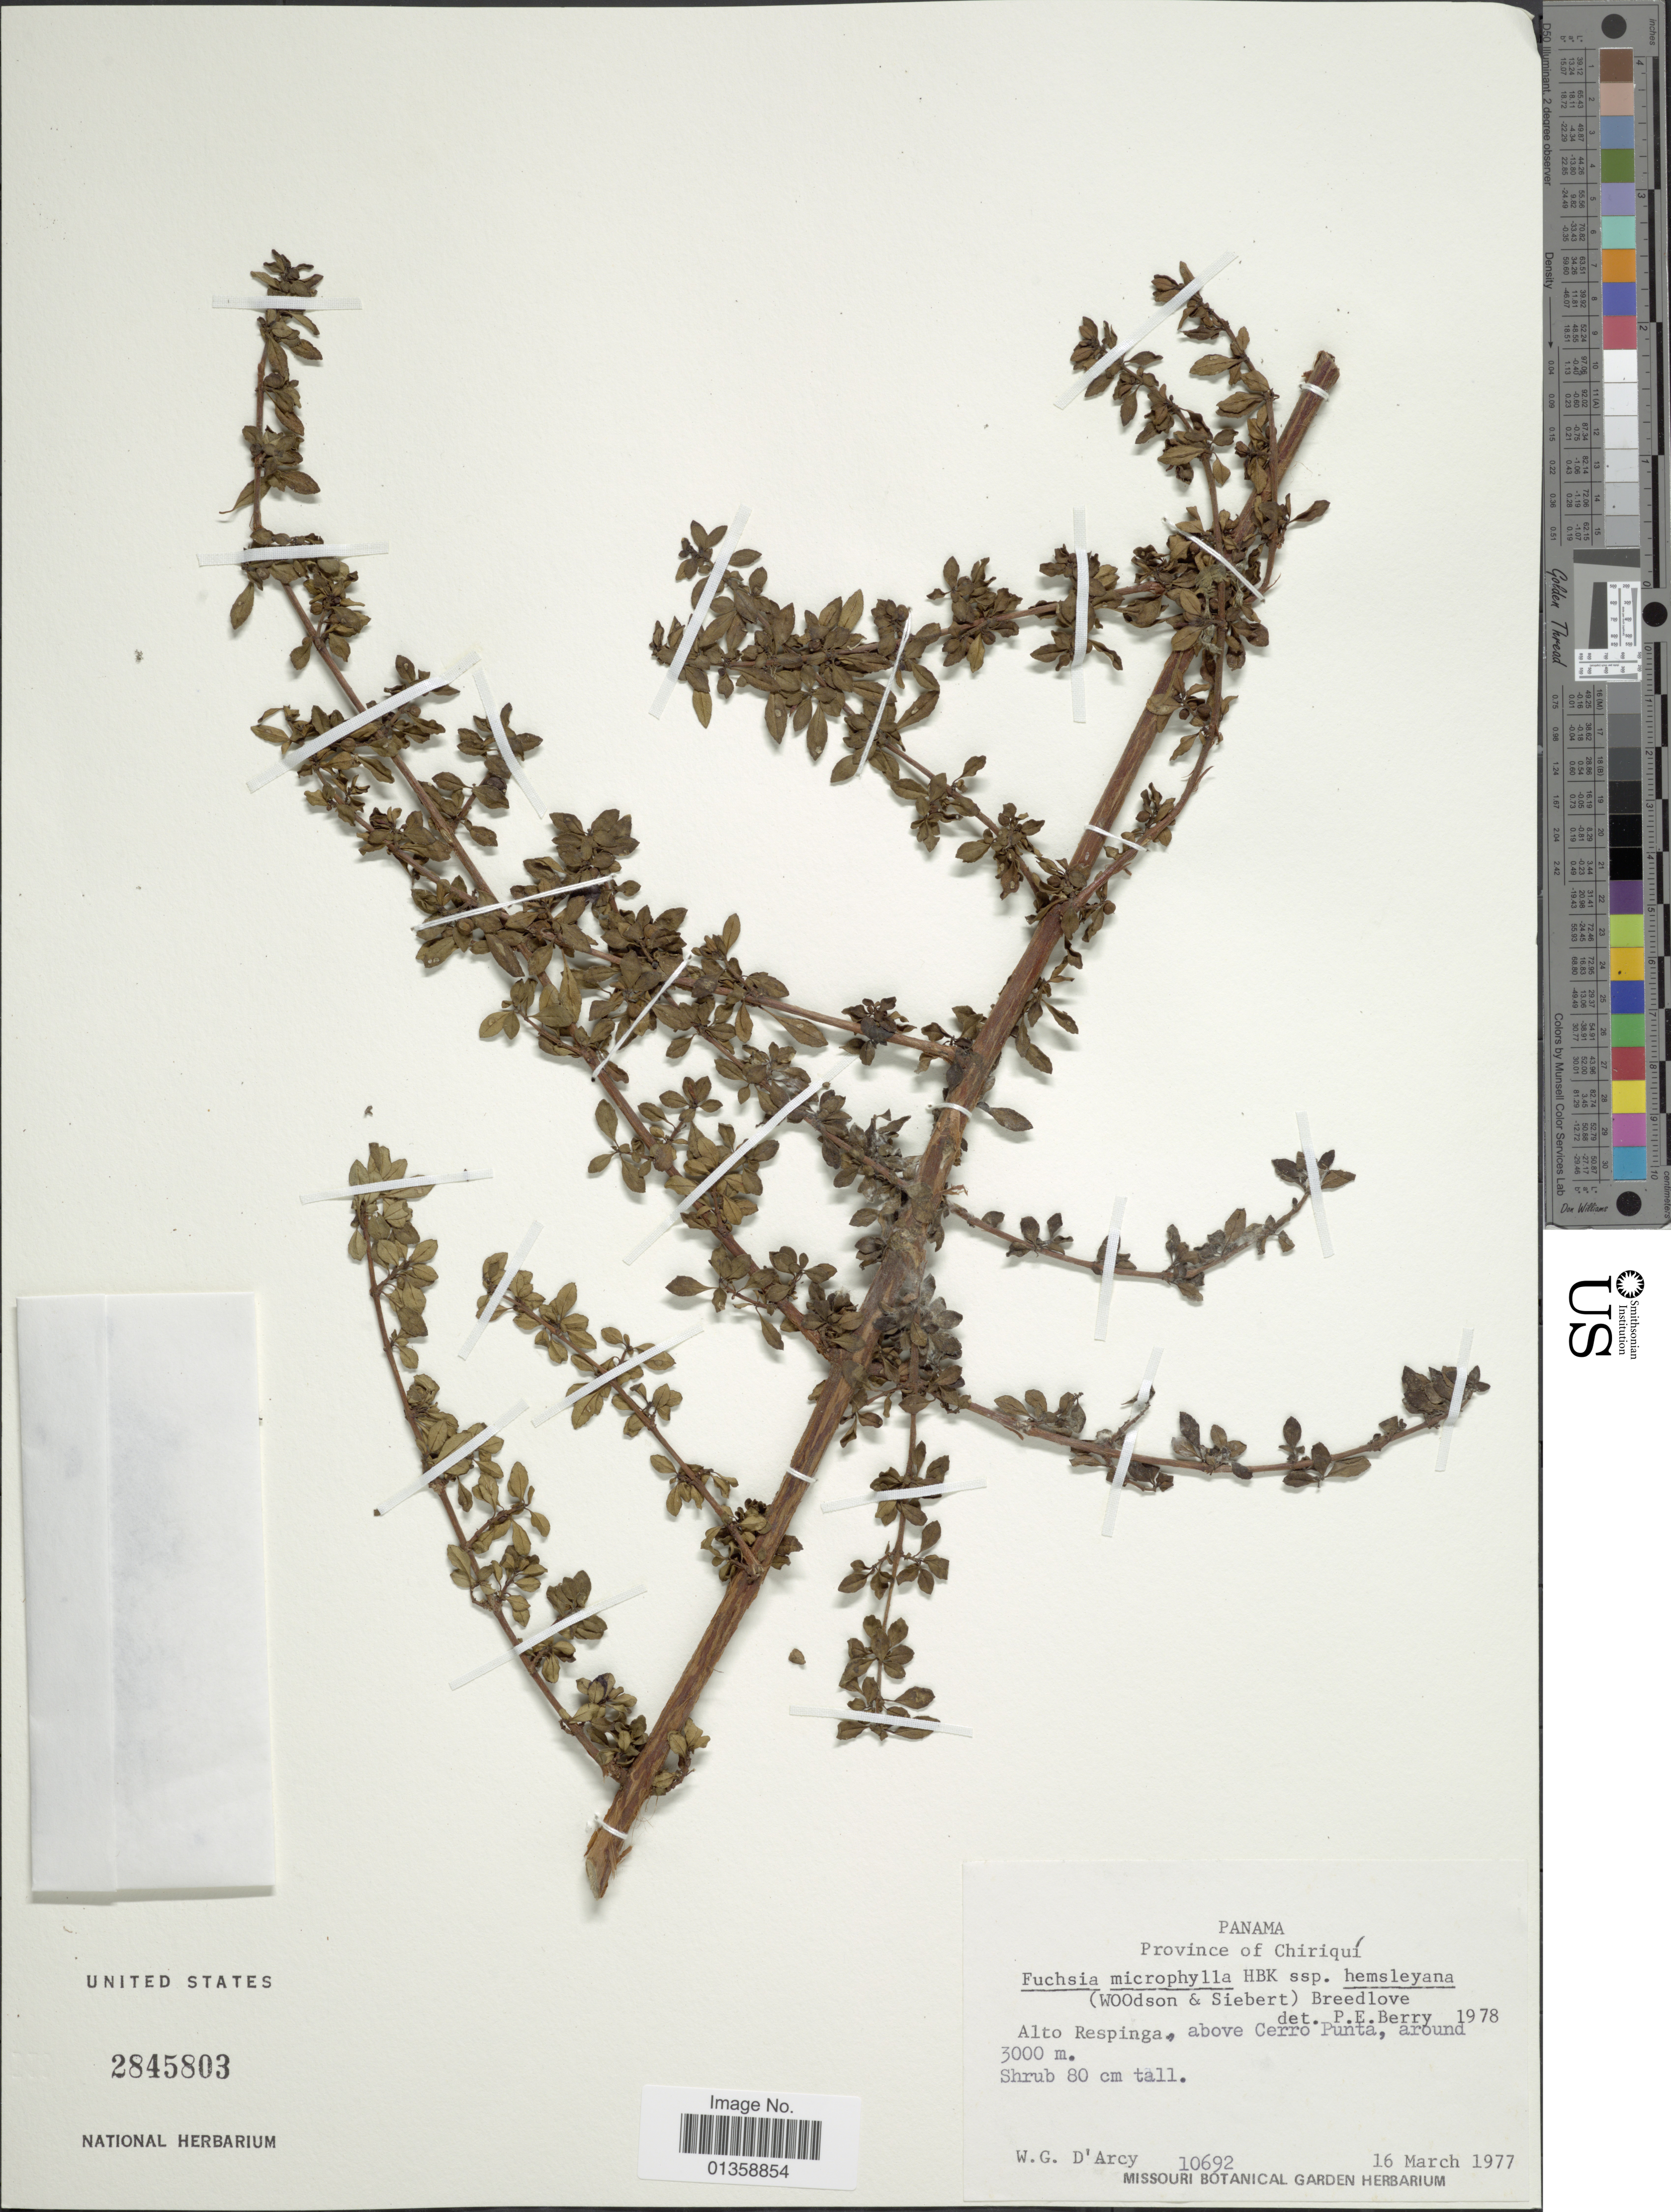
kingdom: Plantae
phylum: Tracheophyta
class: Magnoliopsida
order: Myrtales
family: Onagraceae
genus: Fuchsia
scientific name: Fuchsia microphylla subsp. microphylla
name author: Kunth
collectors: W. G. D'Arcy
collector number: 10692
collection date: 1977-03-16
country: Panama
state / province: Chiriqui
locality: Alto Respinga, above Cerro Punta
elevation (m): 3000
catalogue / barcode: US 2845803